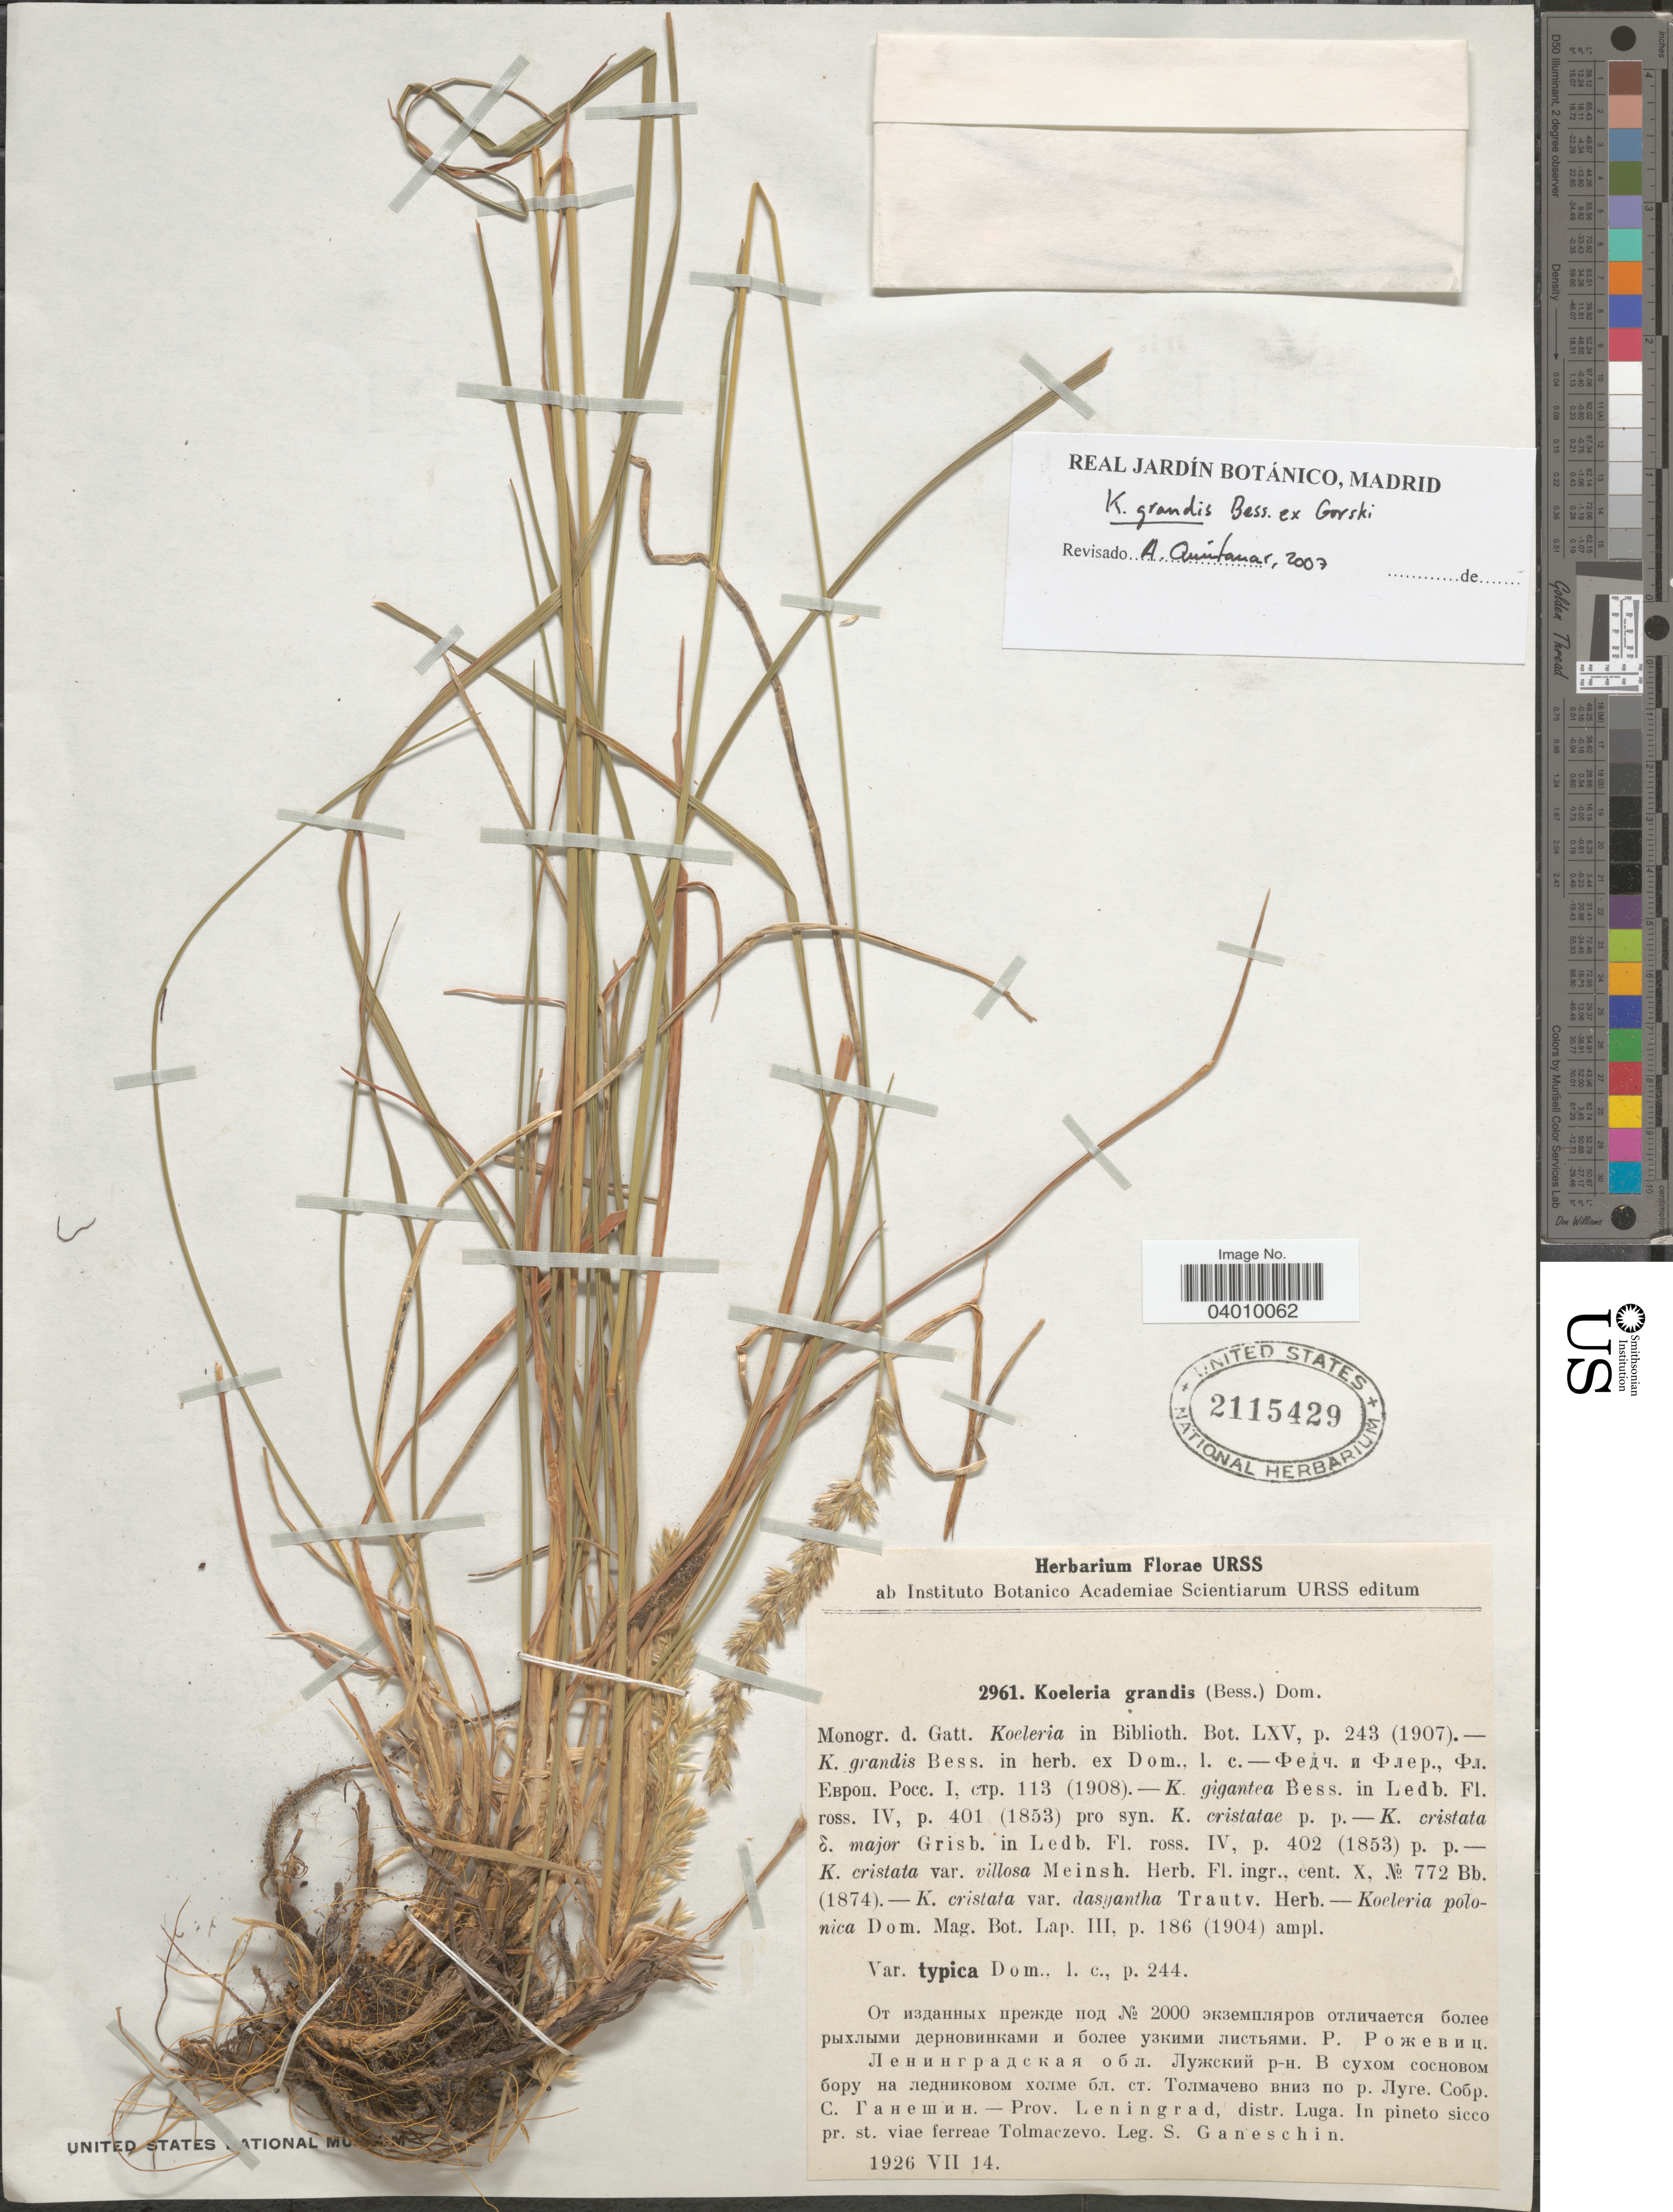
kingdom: Plantae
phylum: Tracheophyta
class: Liliopsida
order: Poales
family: Poaceae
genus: Koeleria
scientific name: Koeleria grandis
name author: Besser ex Gorski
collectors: S. Ganeschin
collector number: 2961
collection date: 1926-07-14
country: Russian Federation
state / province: Leningrad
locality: Prov. Leningrad, distr. Luga. In pineto sicco pr. st. viae ferreae Tolmaczevo.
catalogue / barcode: US 2115429